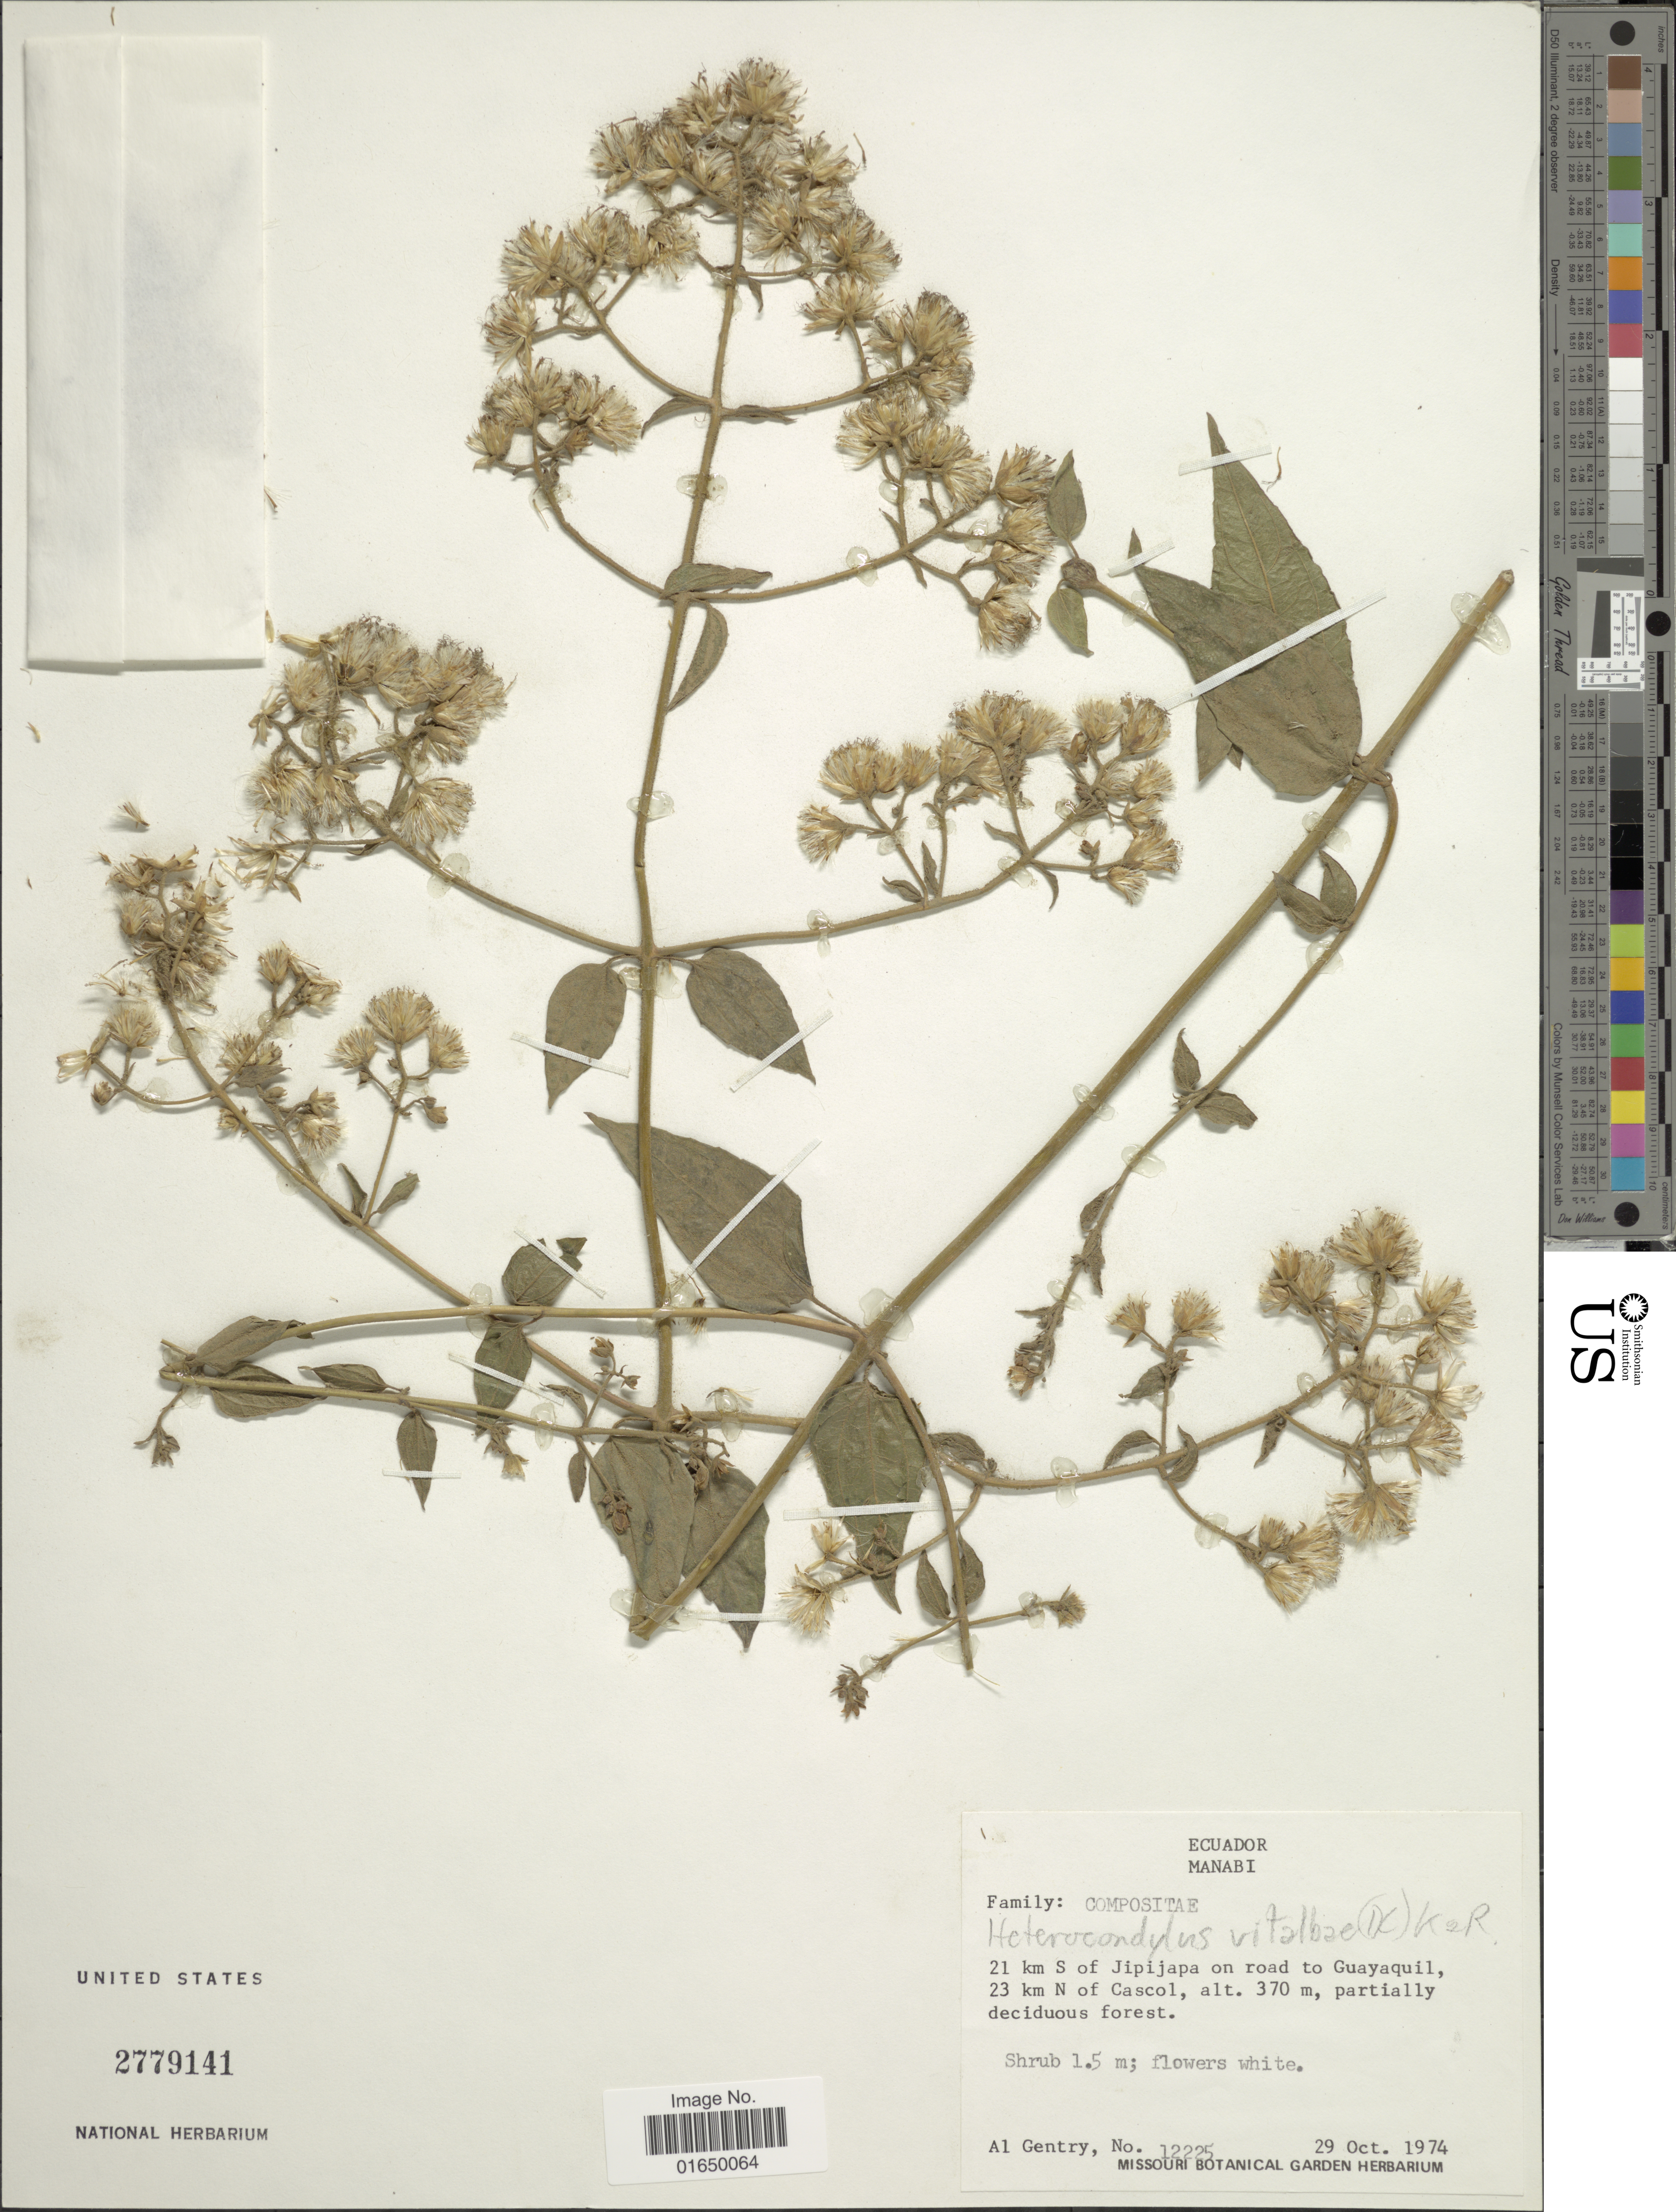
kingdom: Plantae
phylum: Tracheophyta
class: Magnoliopsida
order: Asterales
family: Asteraceae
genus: Heterocondylus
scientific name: Heterocondylus vitalbae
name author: (DC.) R.M. King & H. Rob.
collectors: A. H. Gentry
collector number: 12225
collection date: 1974-10-29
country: Ecuador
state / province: Manabí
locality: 21 km S of Jipijapa on road to Guayaquil, 23 km N of Cascol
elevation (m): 370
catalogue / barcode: US 2779141